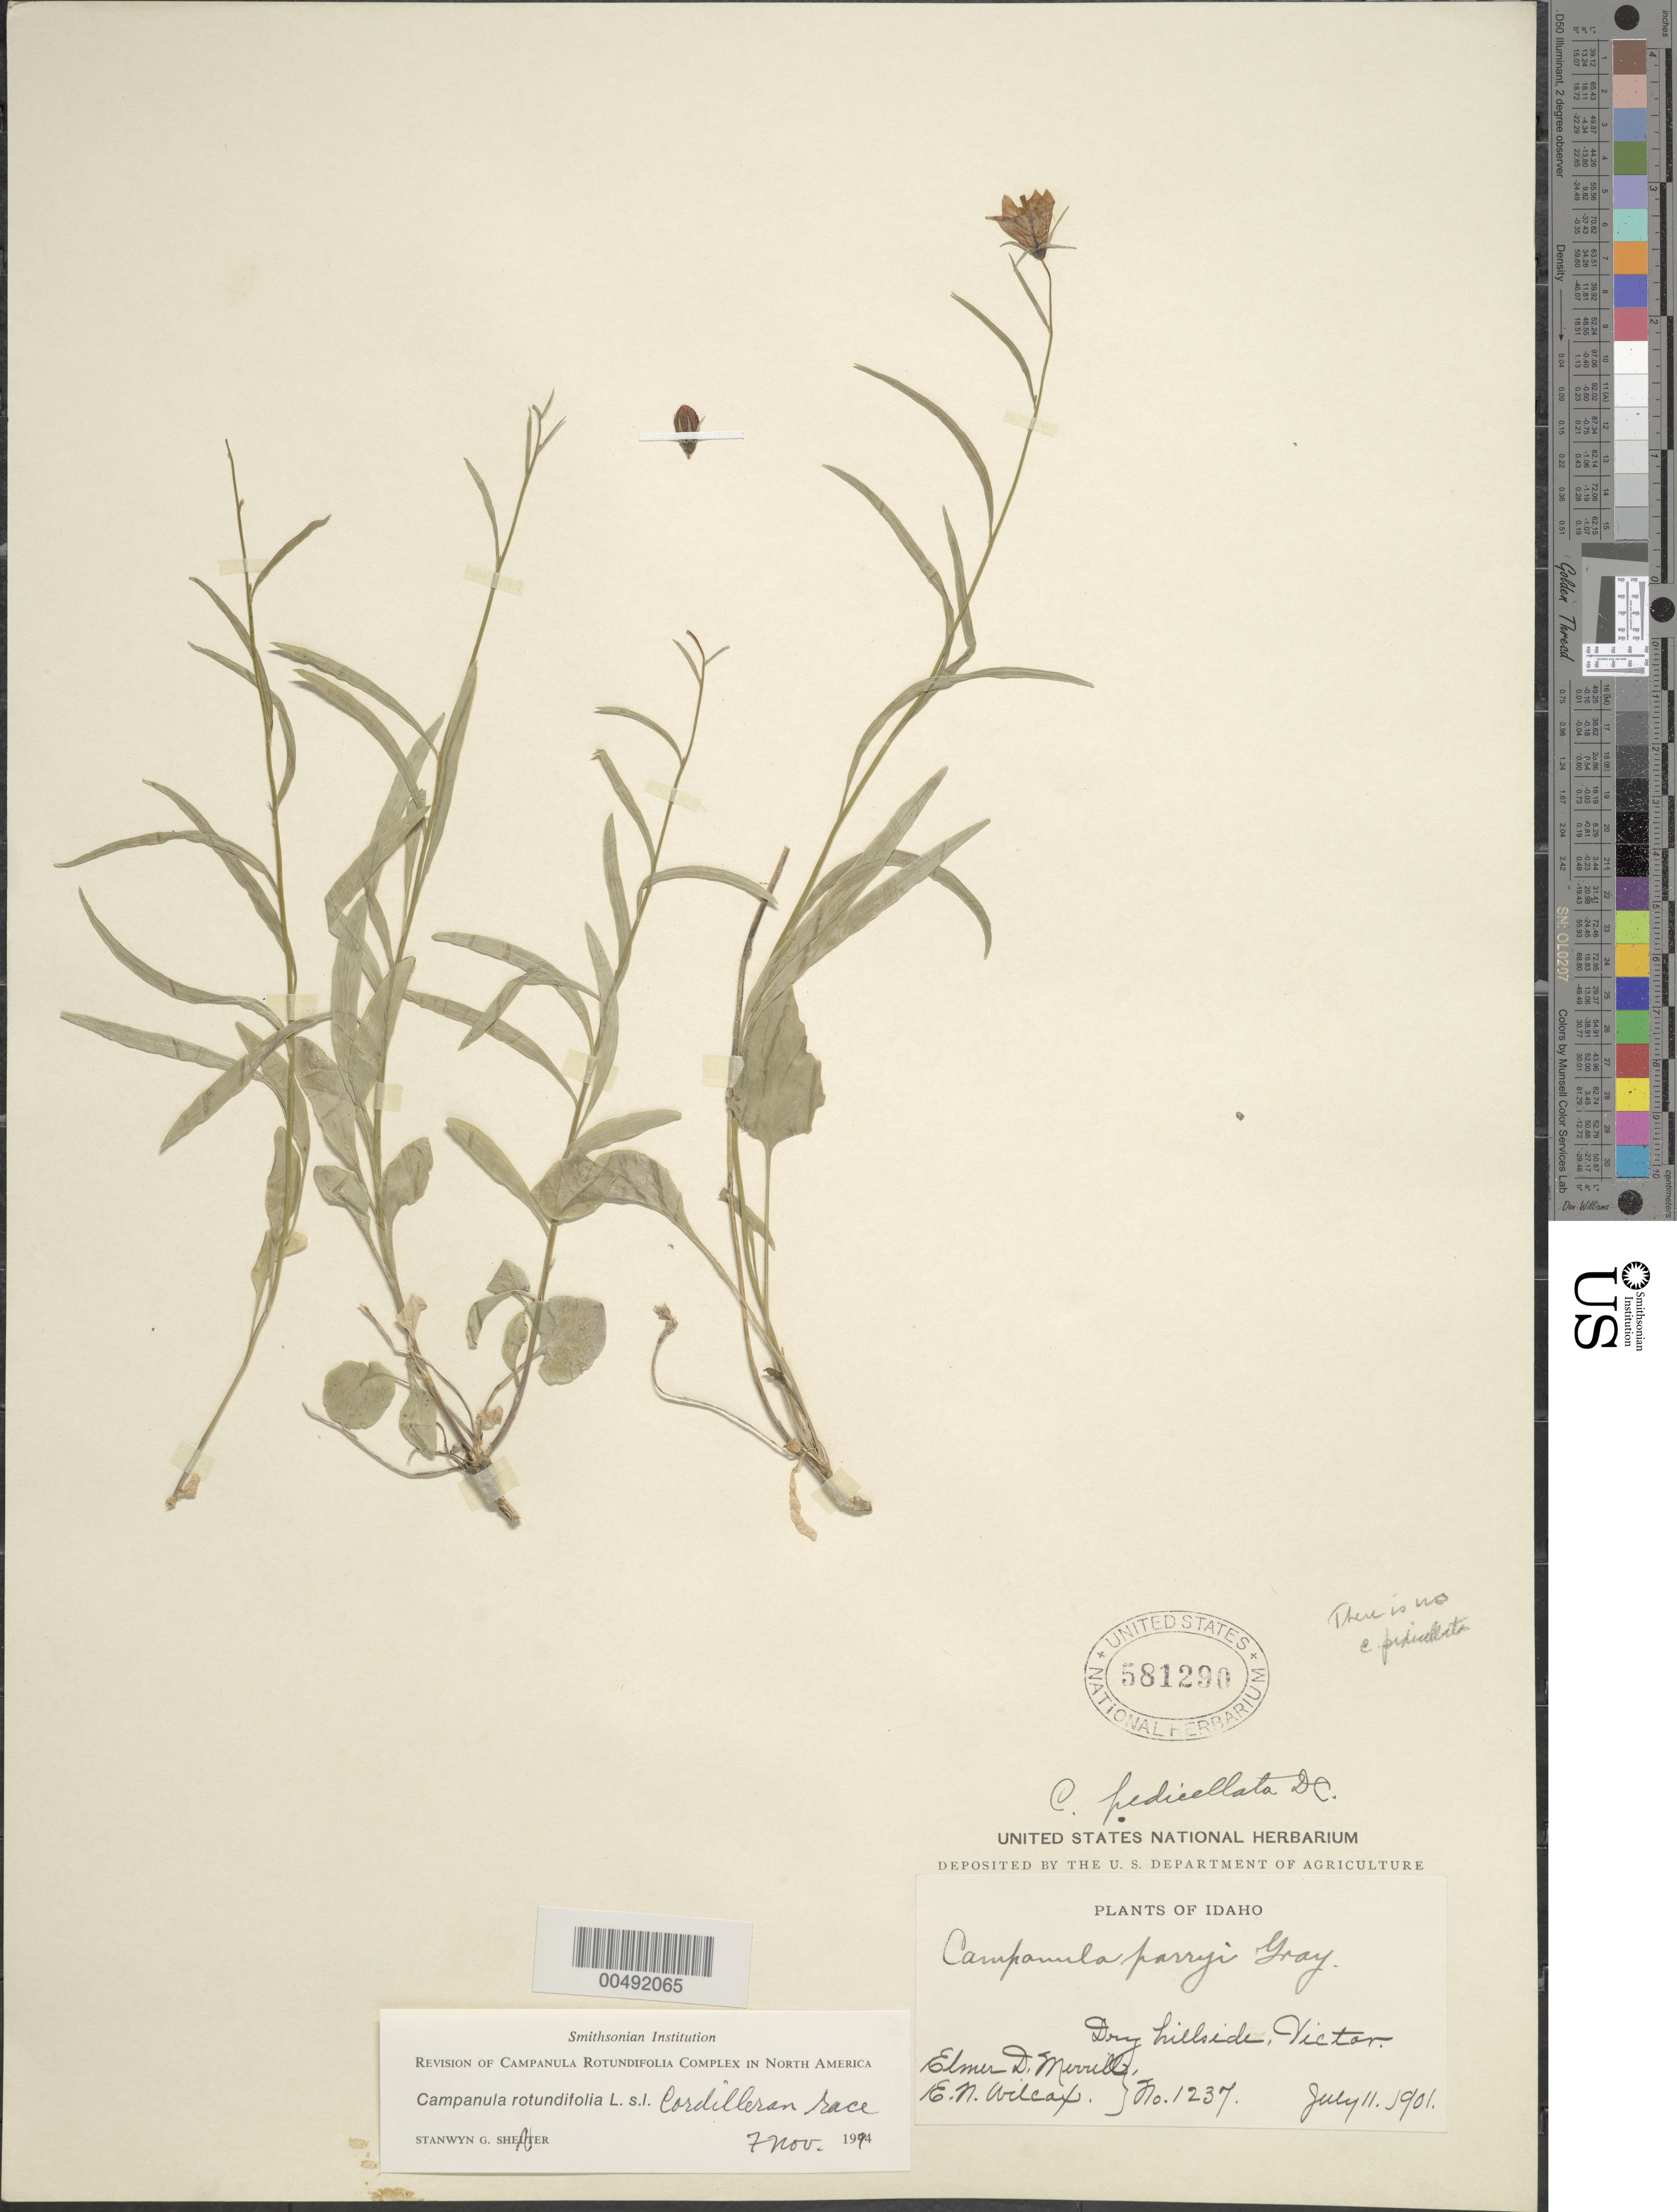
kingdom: Plantae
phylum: Tracheophyta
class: Magnoliopsida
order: Asterales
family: Campanulaceae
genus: Campanula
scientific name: Campanula rotundifolia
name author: L.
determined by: Shetler, Stanwyn G., (US), NMNH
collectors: E. D. Merrill & E. Wilcox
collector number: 1237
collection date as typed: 11 Jul 1901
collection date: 1901-07-11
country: United States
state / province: Idaho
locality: Victor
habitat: dry hillside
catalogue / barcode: US 581290